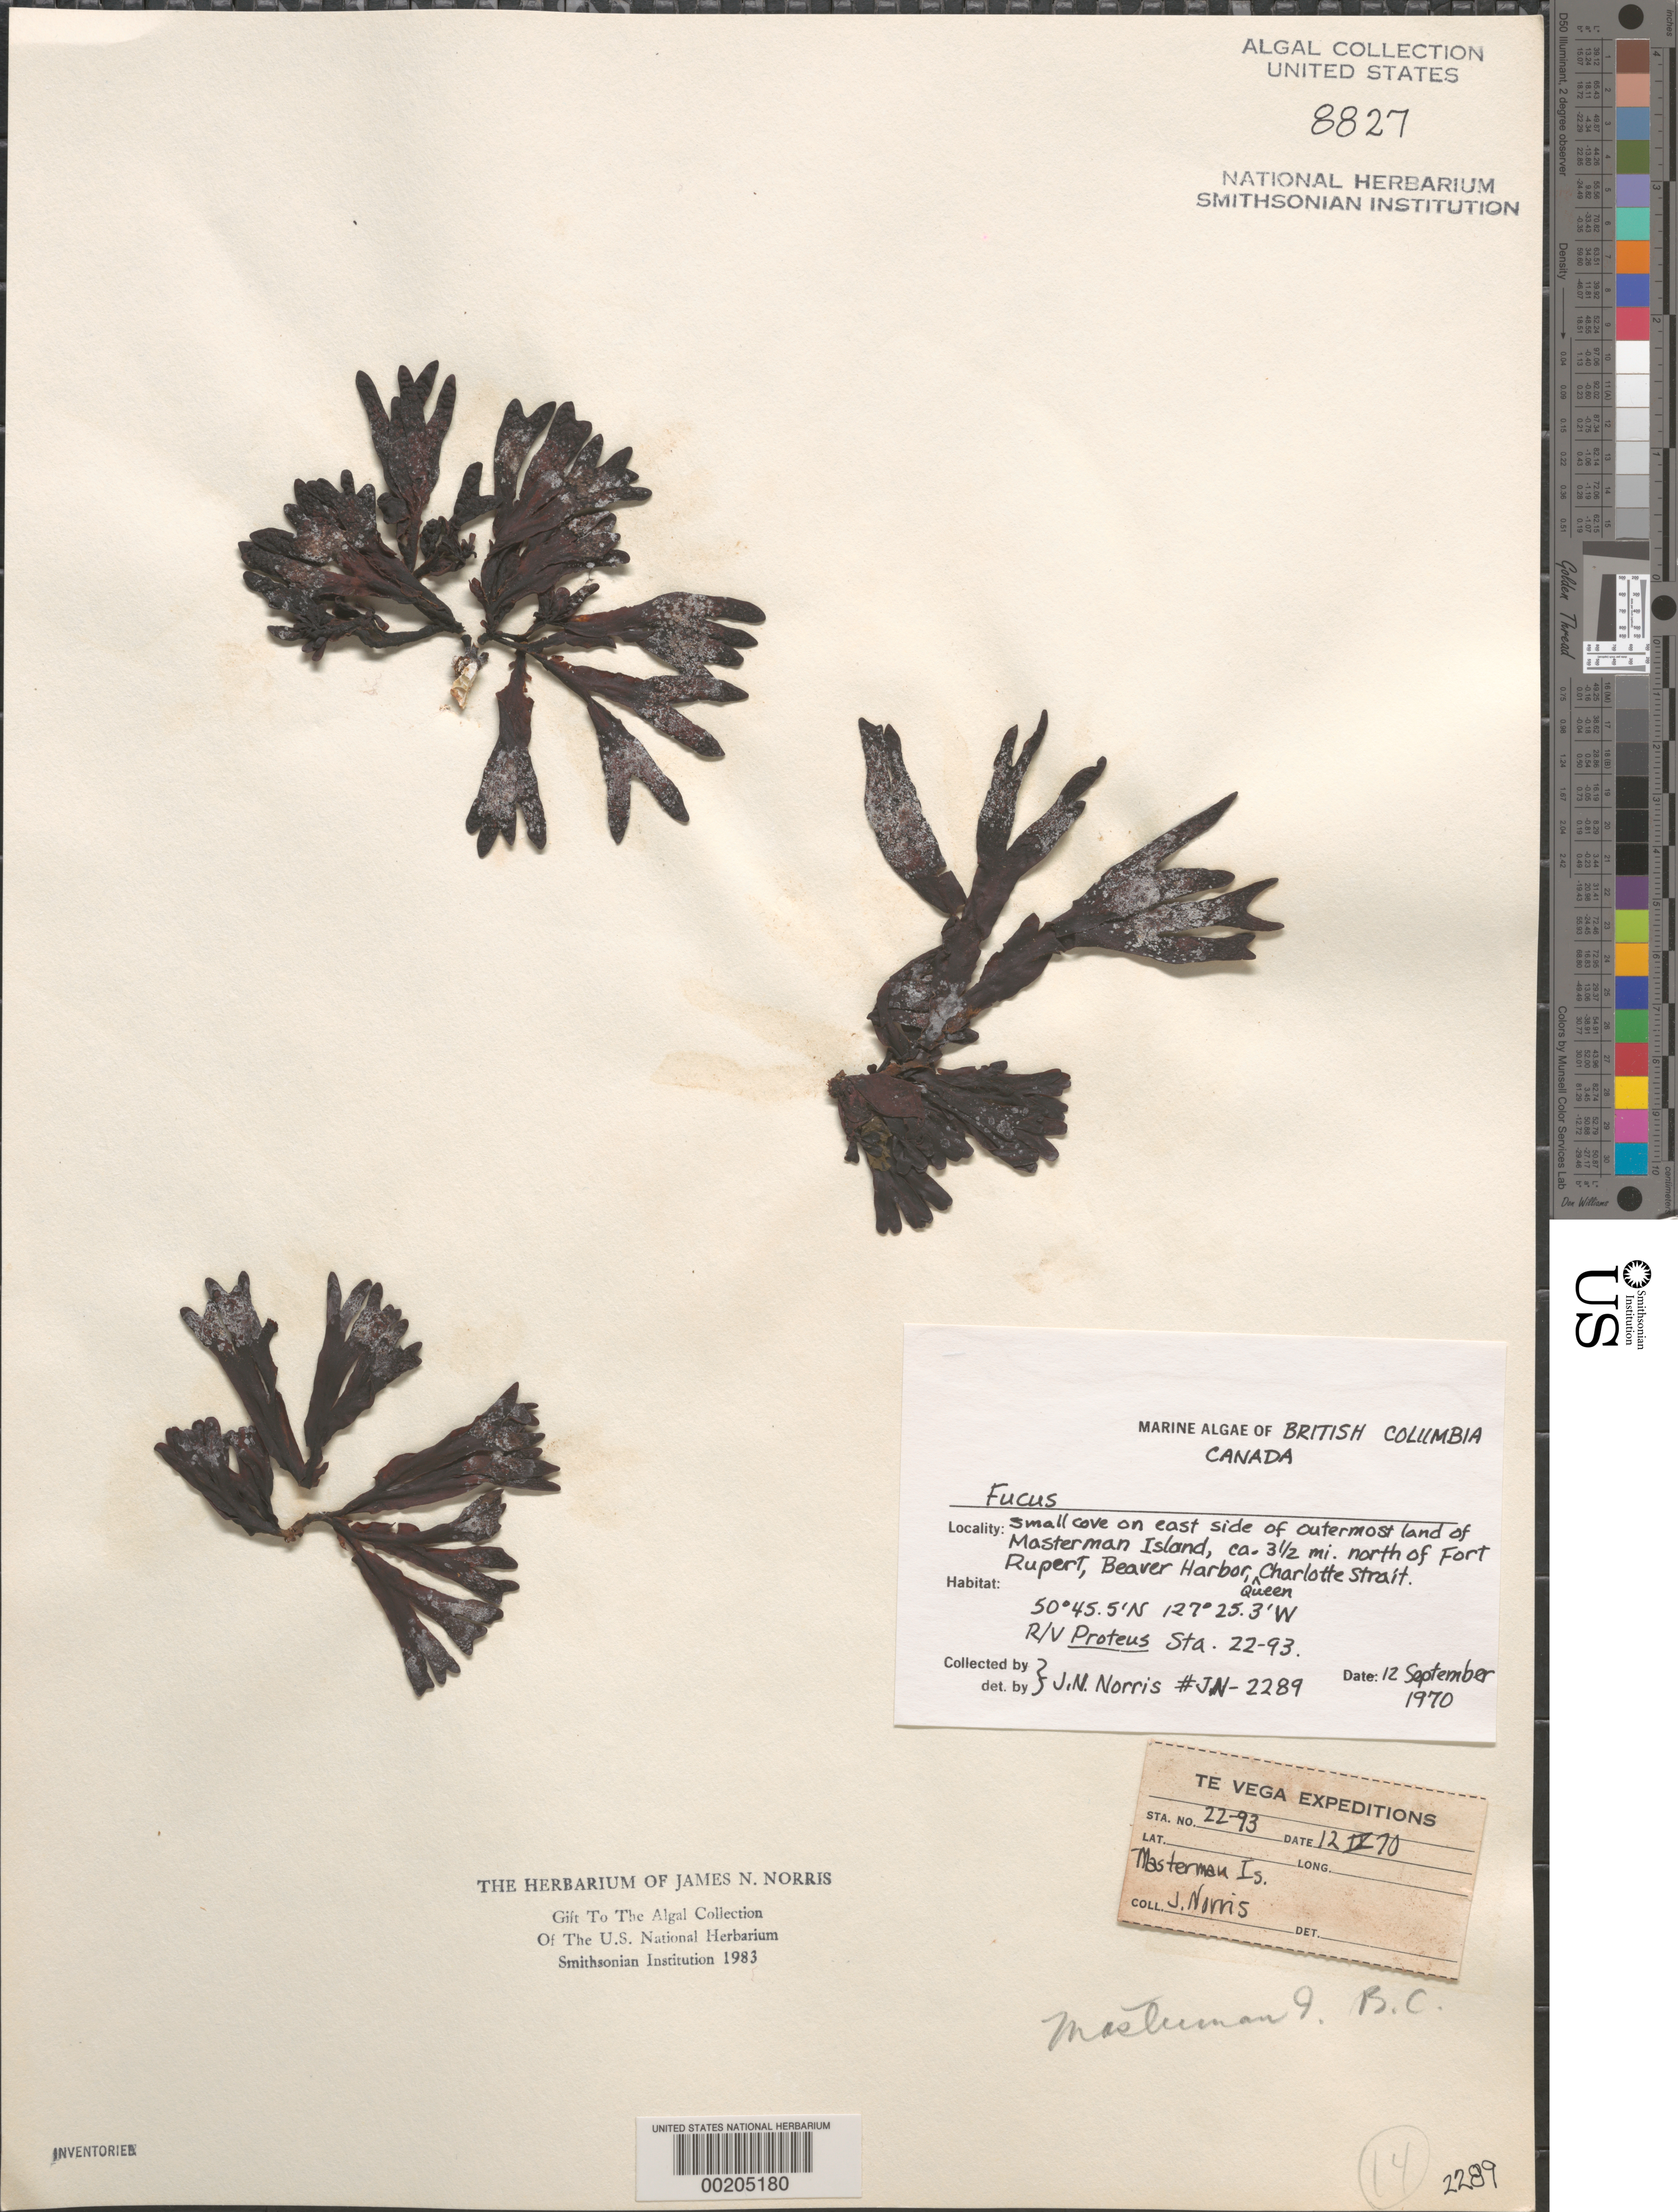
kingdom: Chromista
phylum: Ochrophyta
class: Phaeophyceae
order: Fucales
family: Fucaceae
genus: Fucus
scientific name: Fucus sp.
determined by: Norris, James N.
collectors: J. N. Norris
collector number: JN-2289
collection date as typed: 12 Sep 1970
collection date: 1970-09-12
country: Canada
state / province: British Columbia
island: Masterman Island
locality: Ca. 3.2 miles north of Fort Rupert, Beaver Harbor, Queen Charlotte Strait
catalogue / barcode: US 8827